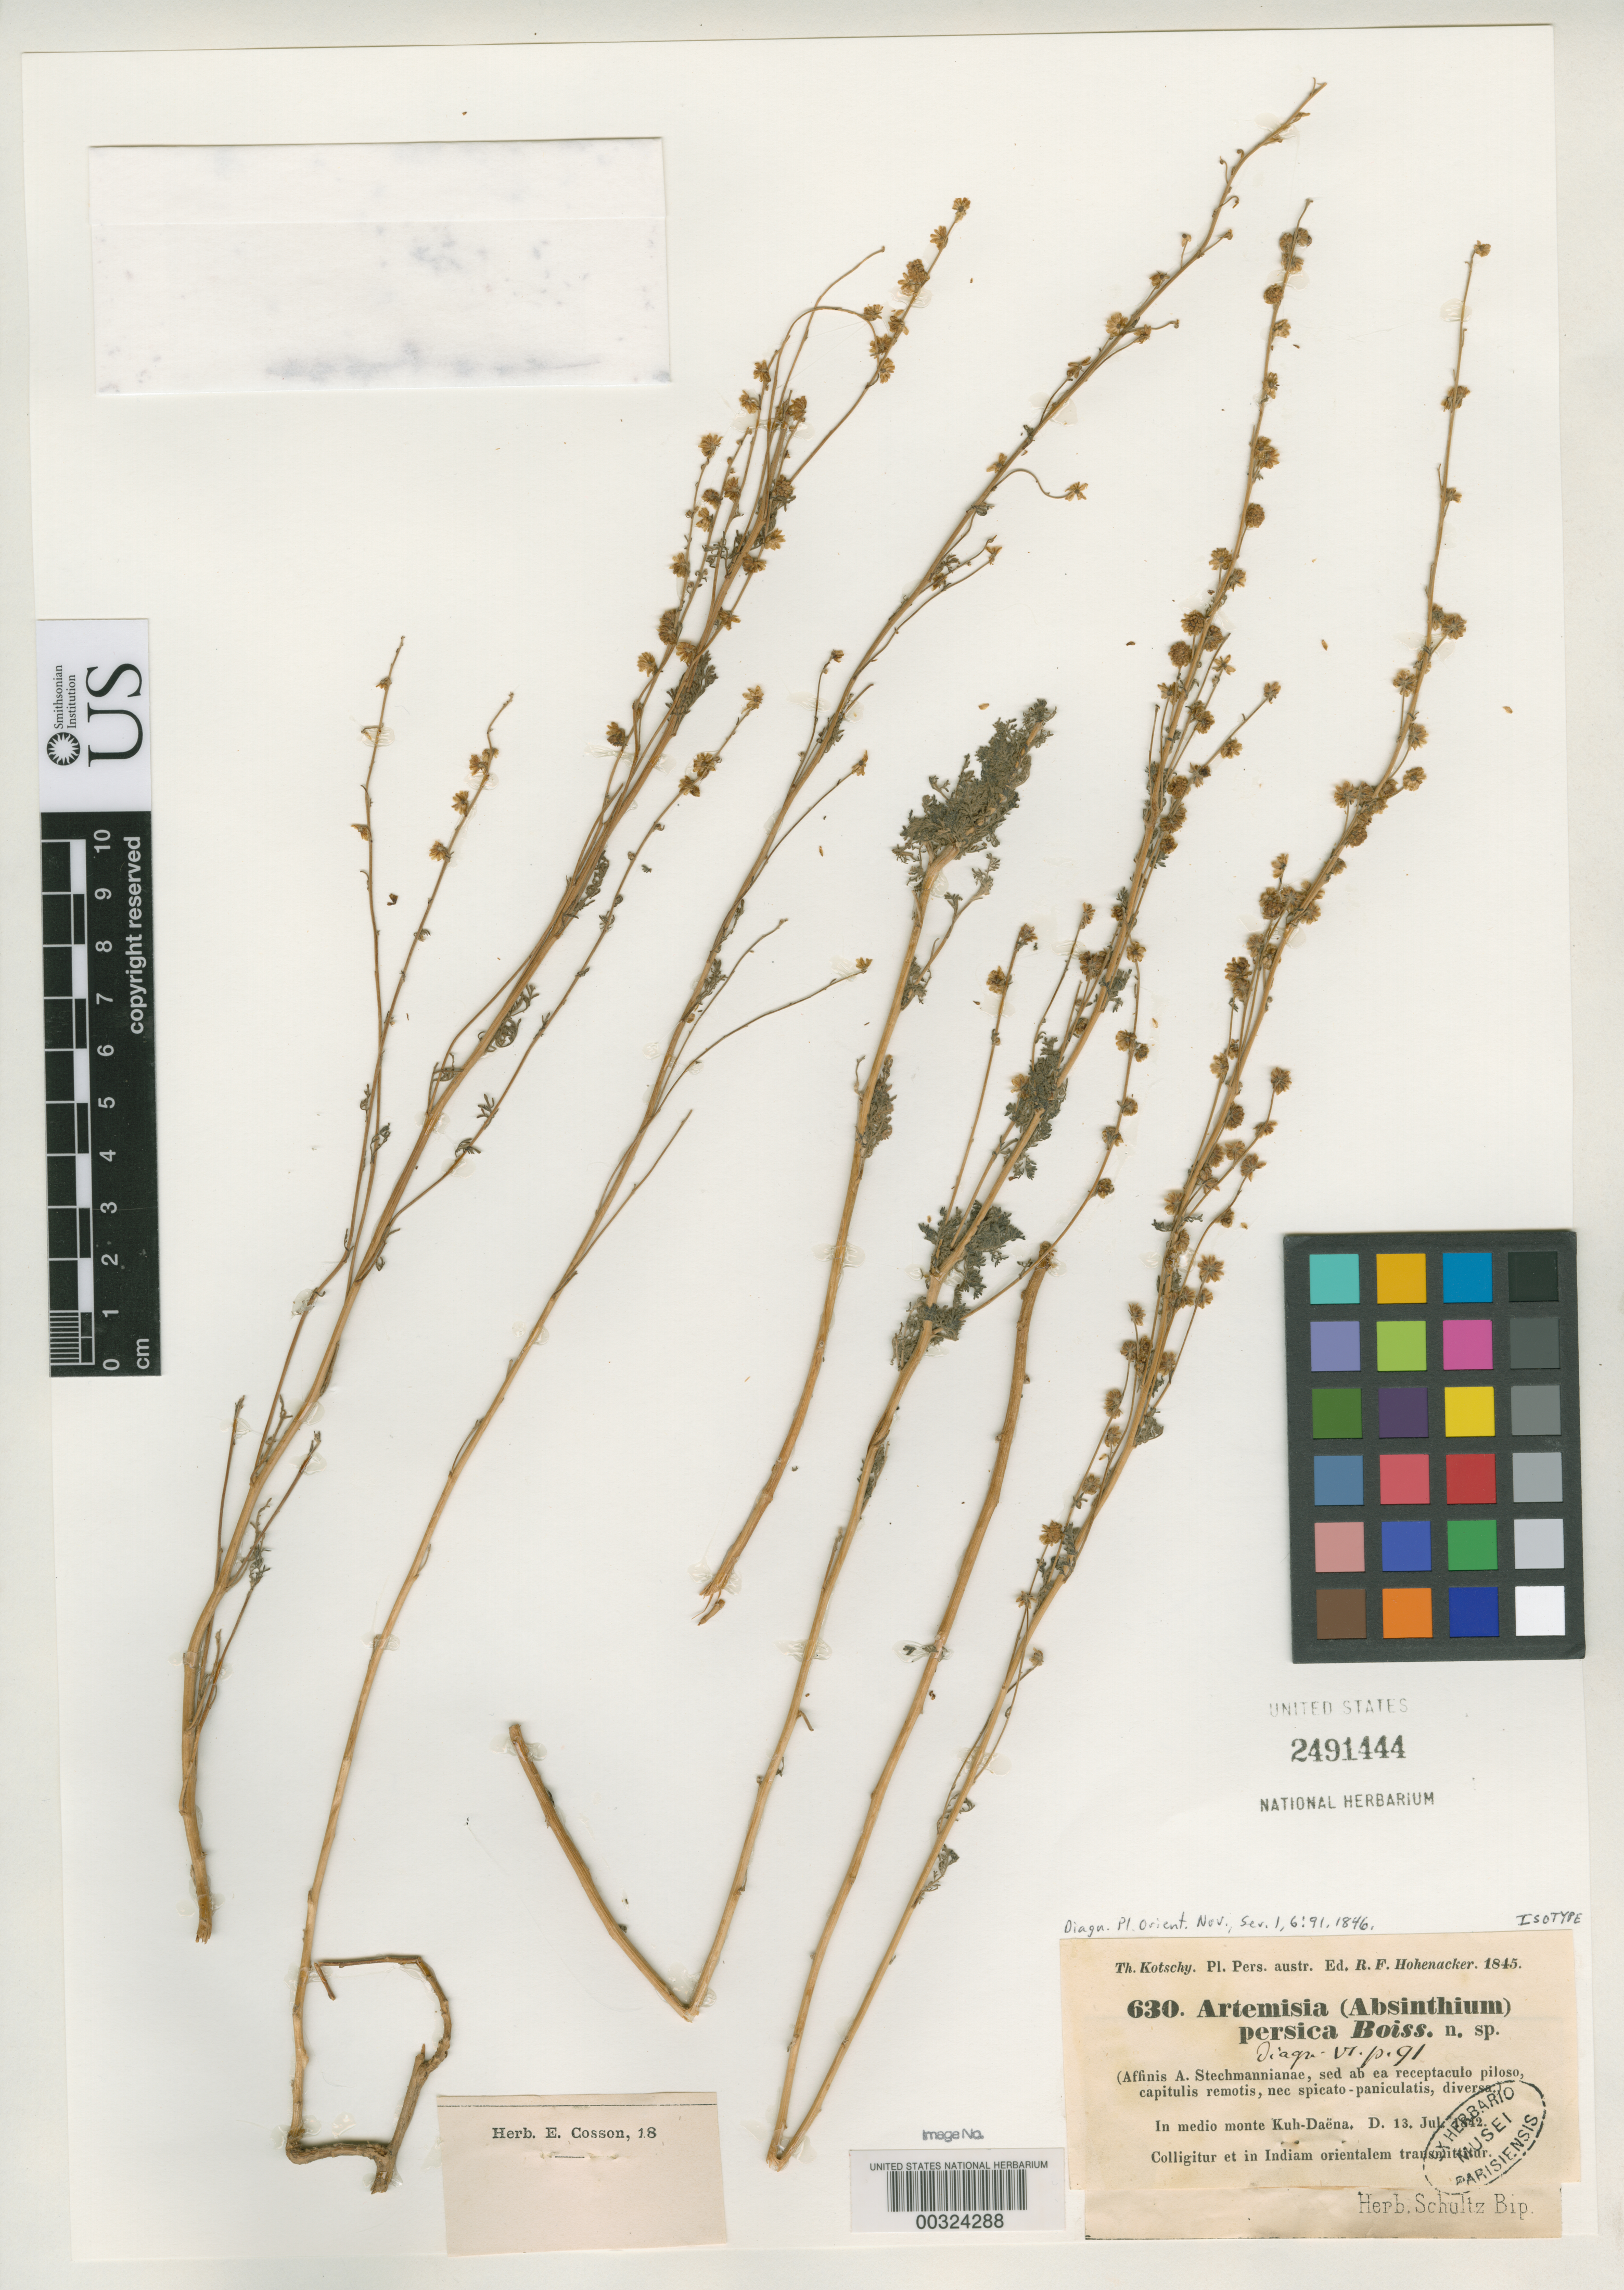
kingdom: Plantae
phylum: Tracheophyta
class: Magnoliopsida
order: Asterales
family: Asteraceae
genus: Artemisia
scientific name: Artemisia persica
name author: Boiss.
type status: Isotype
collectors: K. G. Kotschy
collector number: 630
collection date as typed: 13 Jul 1842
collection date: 1842-07-13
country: Iran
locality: In medio Monte Kuh-Daena [In the middle of Mount Kuh-Daena].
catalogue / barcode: US 2491444